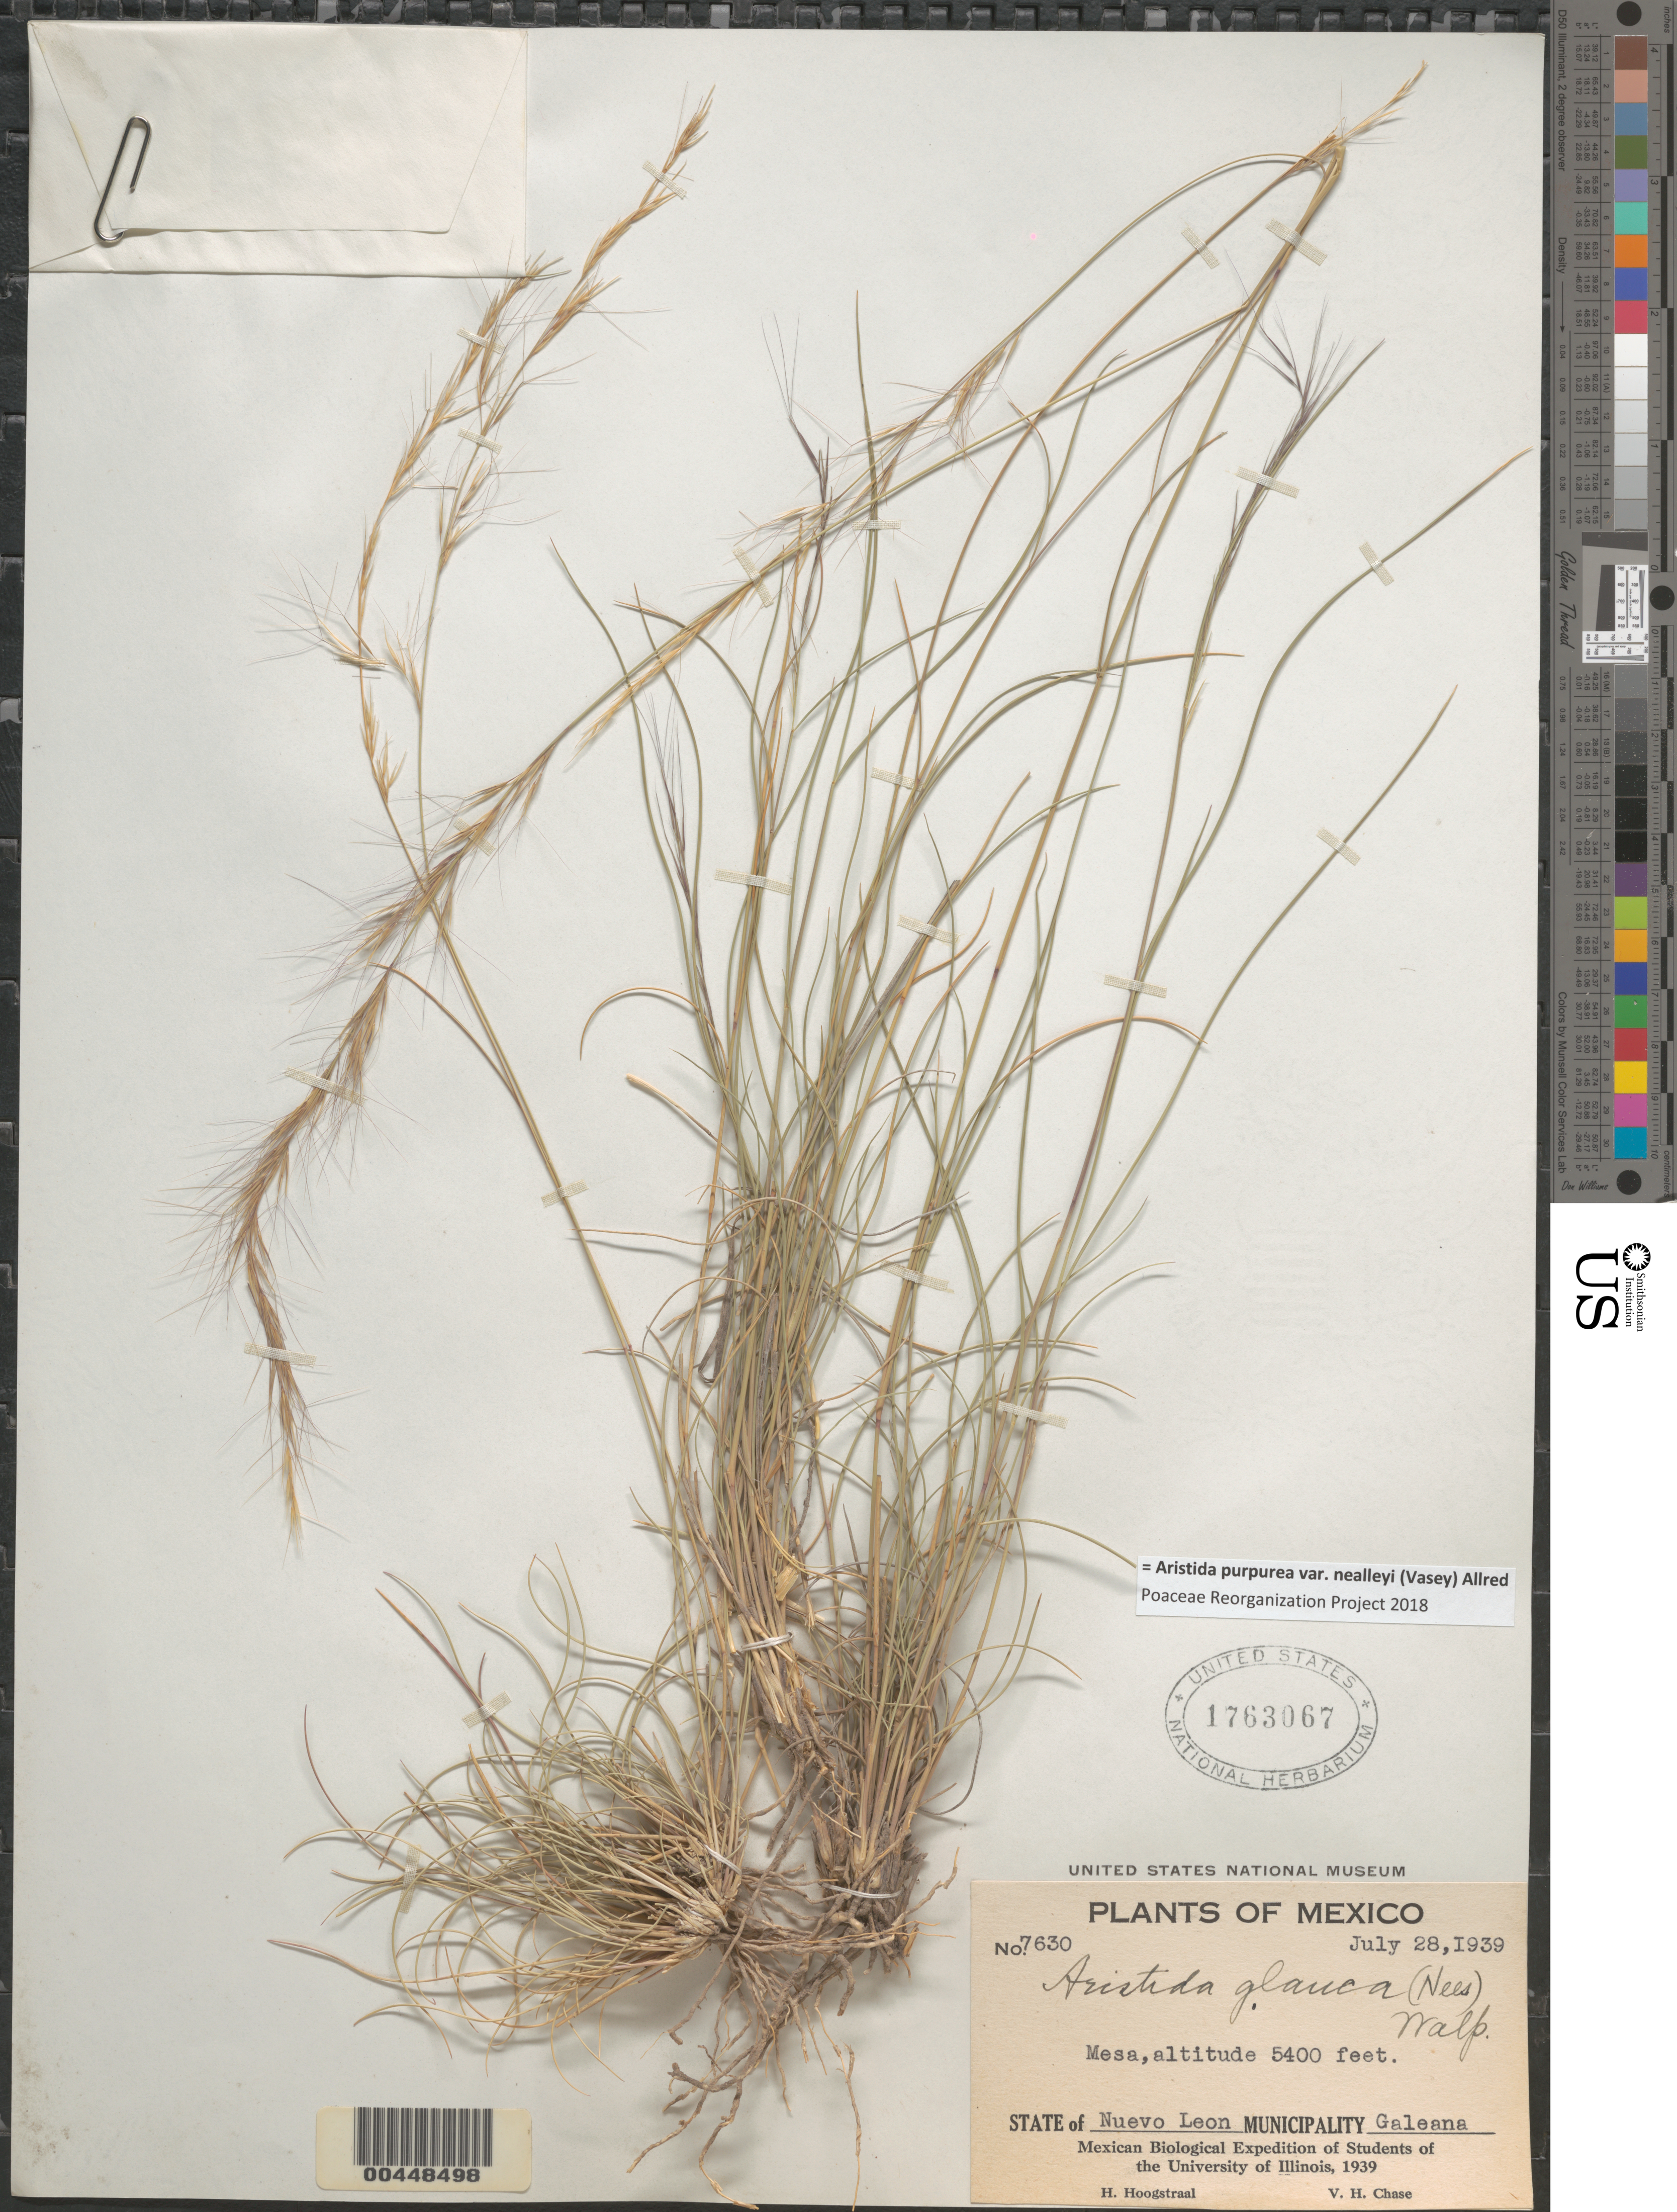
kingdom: Plantae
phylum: Tracheophyta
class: Liliopsida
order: Poales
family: Poaceae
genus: Aristida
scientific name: Aristida purpurea var. nealleyi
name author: (Vasey) Allred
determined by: Poaceae Reorganization Project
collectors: H. Hoogstraal & V. H. Chase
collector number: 7630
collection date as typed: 28 Jul 1939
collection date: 1939-07-28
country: Mexico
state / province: Nuevo León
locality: Municipality Galeana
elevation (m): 1646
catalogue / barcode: US 1763067